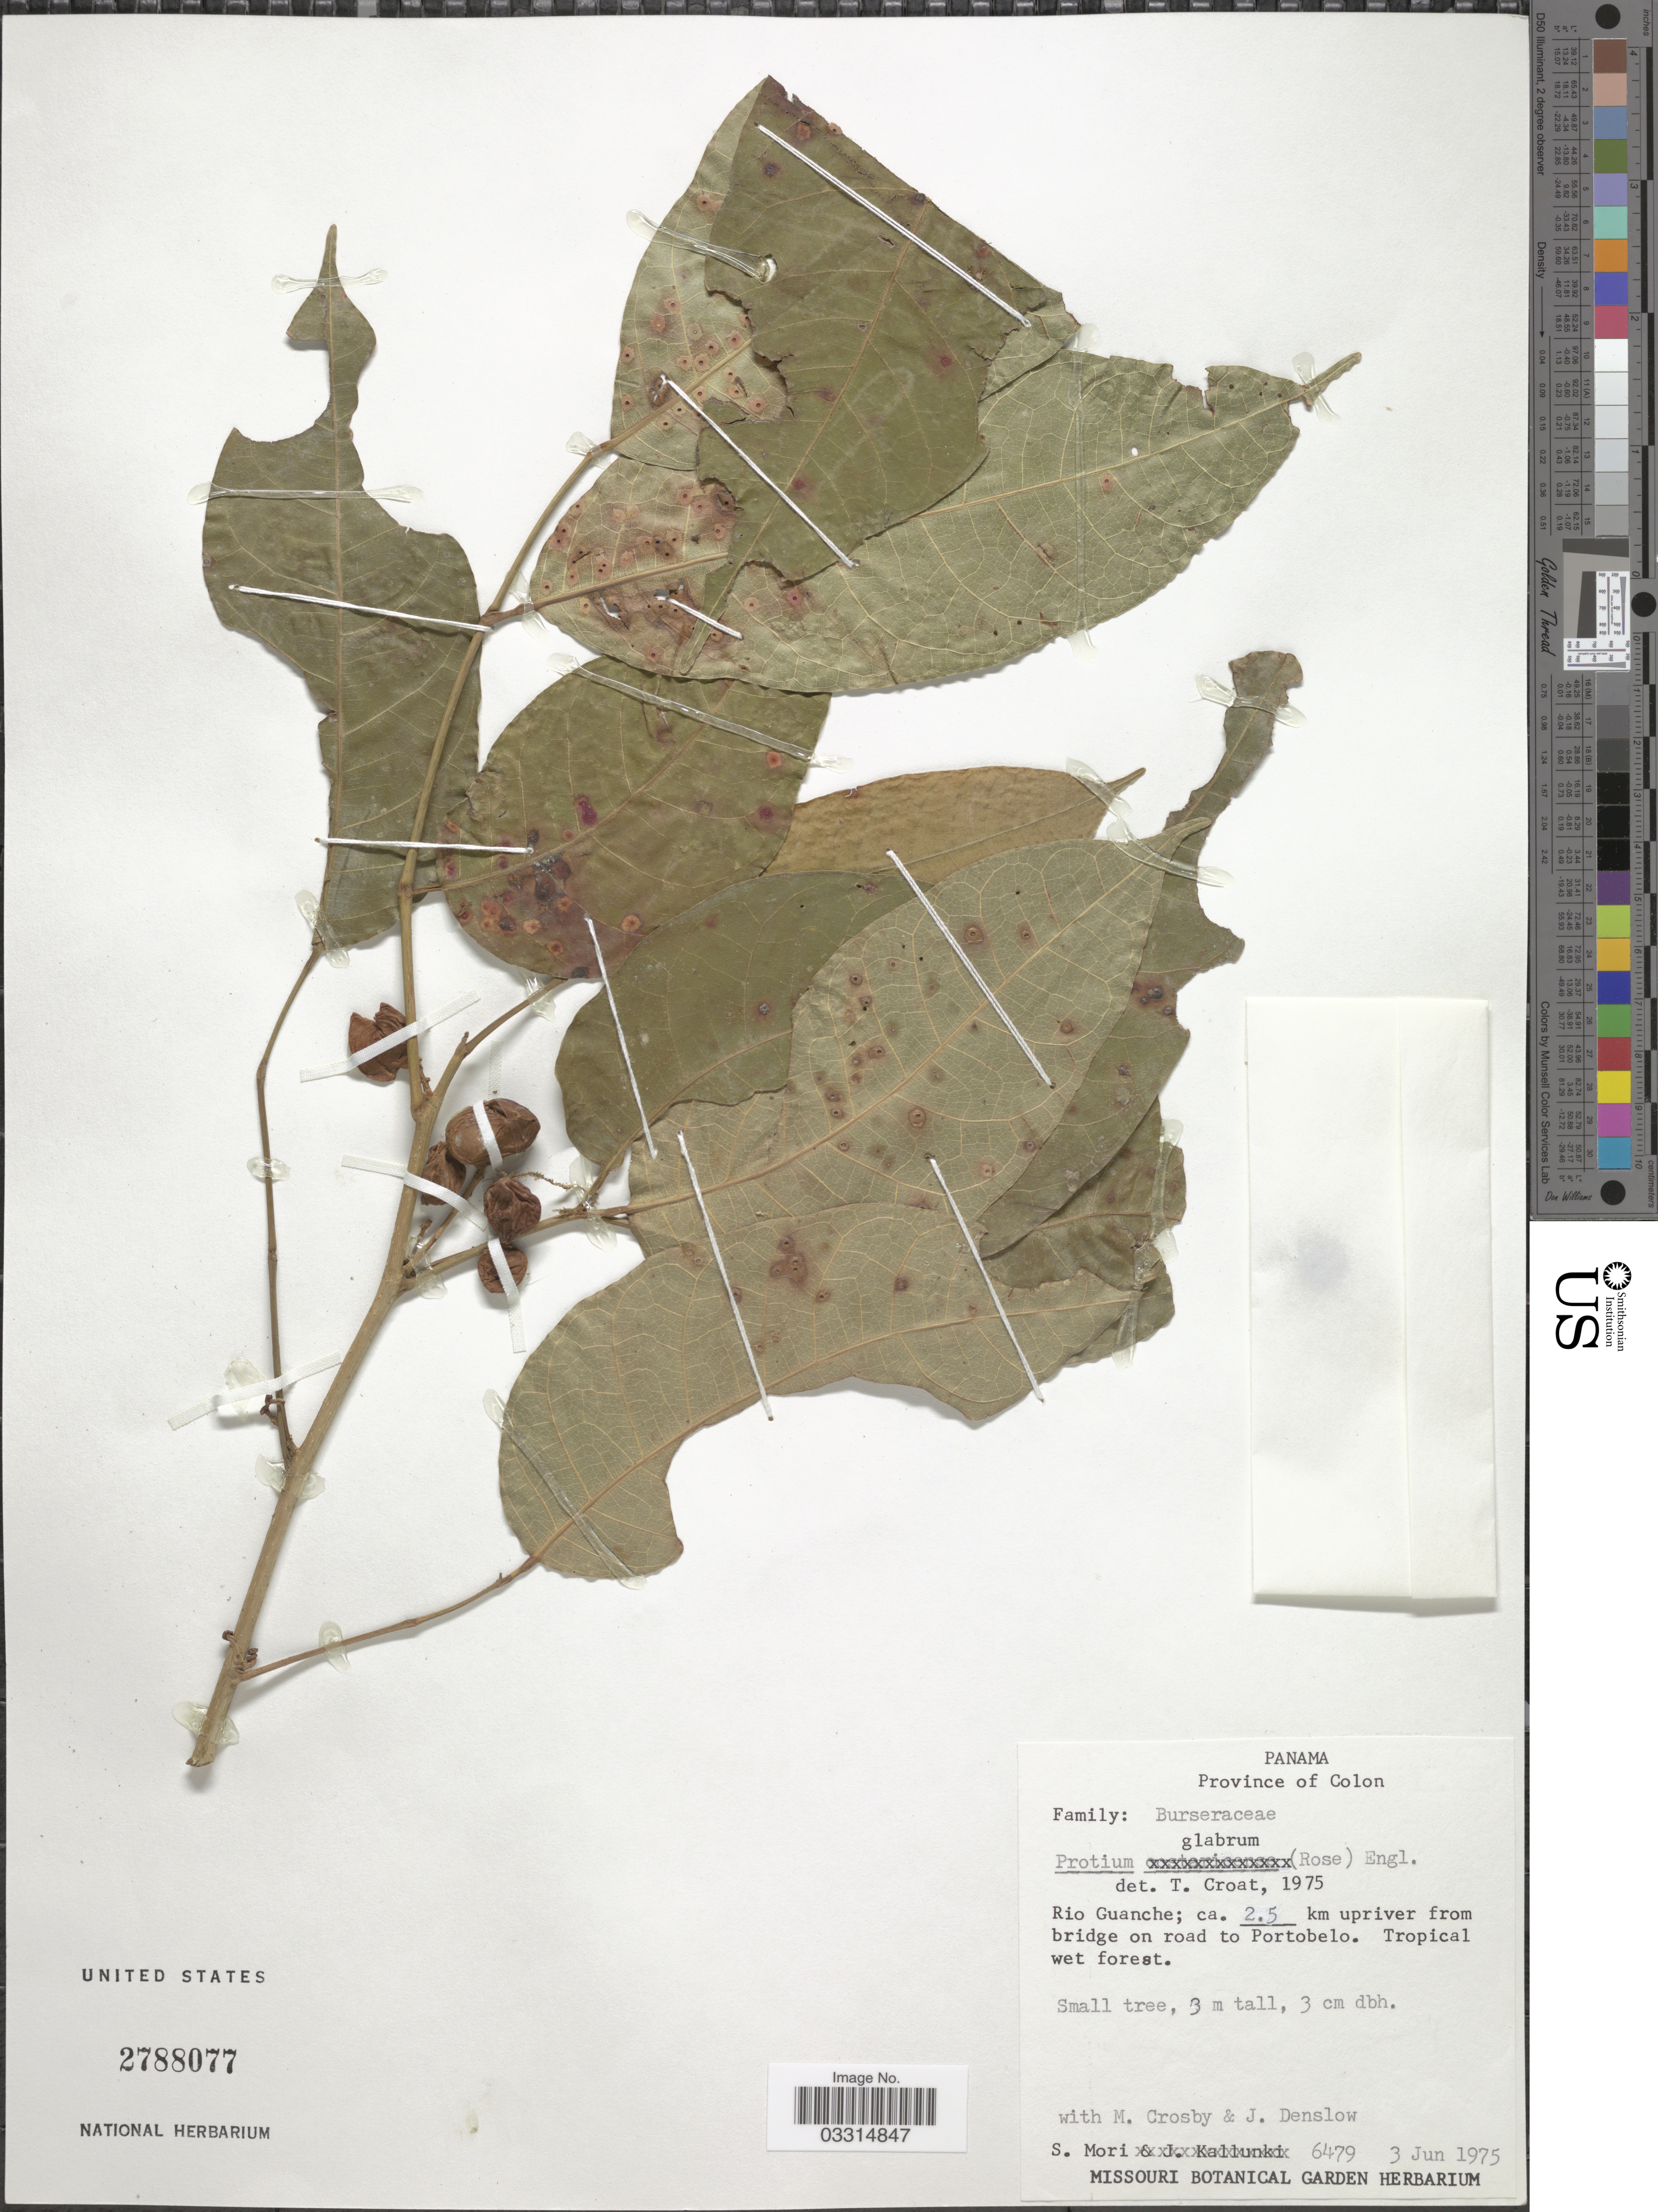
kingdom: Plantae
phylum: Tracheophyta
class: Magnoliopsida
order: Sapindales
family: Burseraceae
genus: Protium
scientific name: Protium glabrum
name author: (Rose) Engl.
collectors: S. Mori, M. Crosby & J. Denslow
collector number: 6479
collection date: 1975-06-03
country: Panama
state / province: Colón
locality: Rio Guanche; ca. 2.5 km upriver from bridge on road to Portobelo.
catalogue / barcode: US 2788077